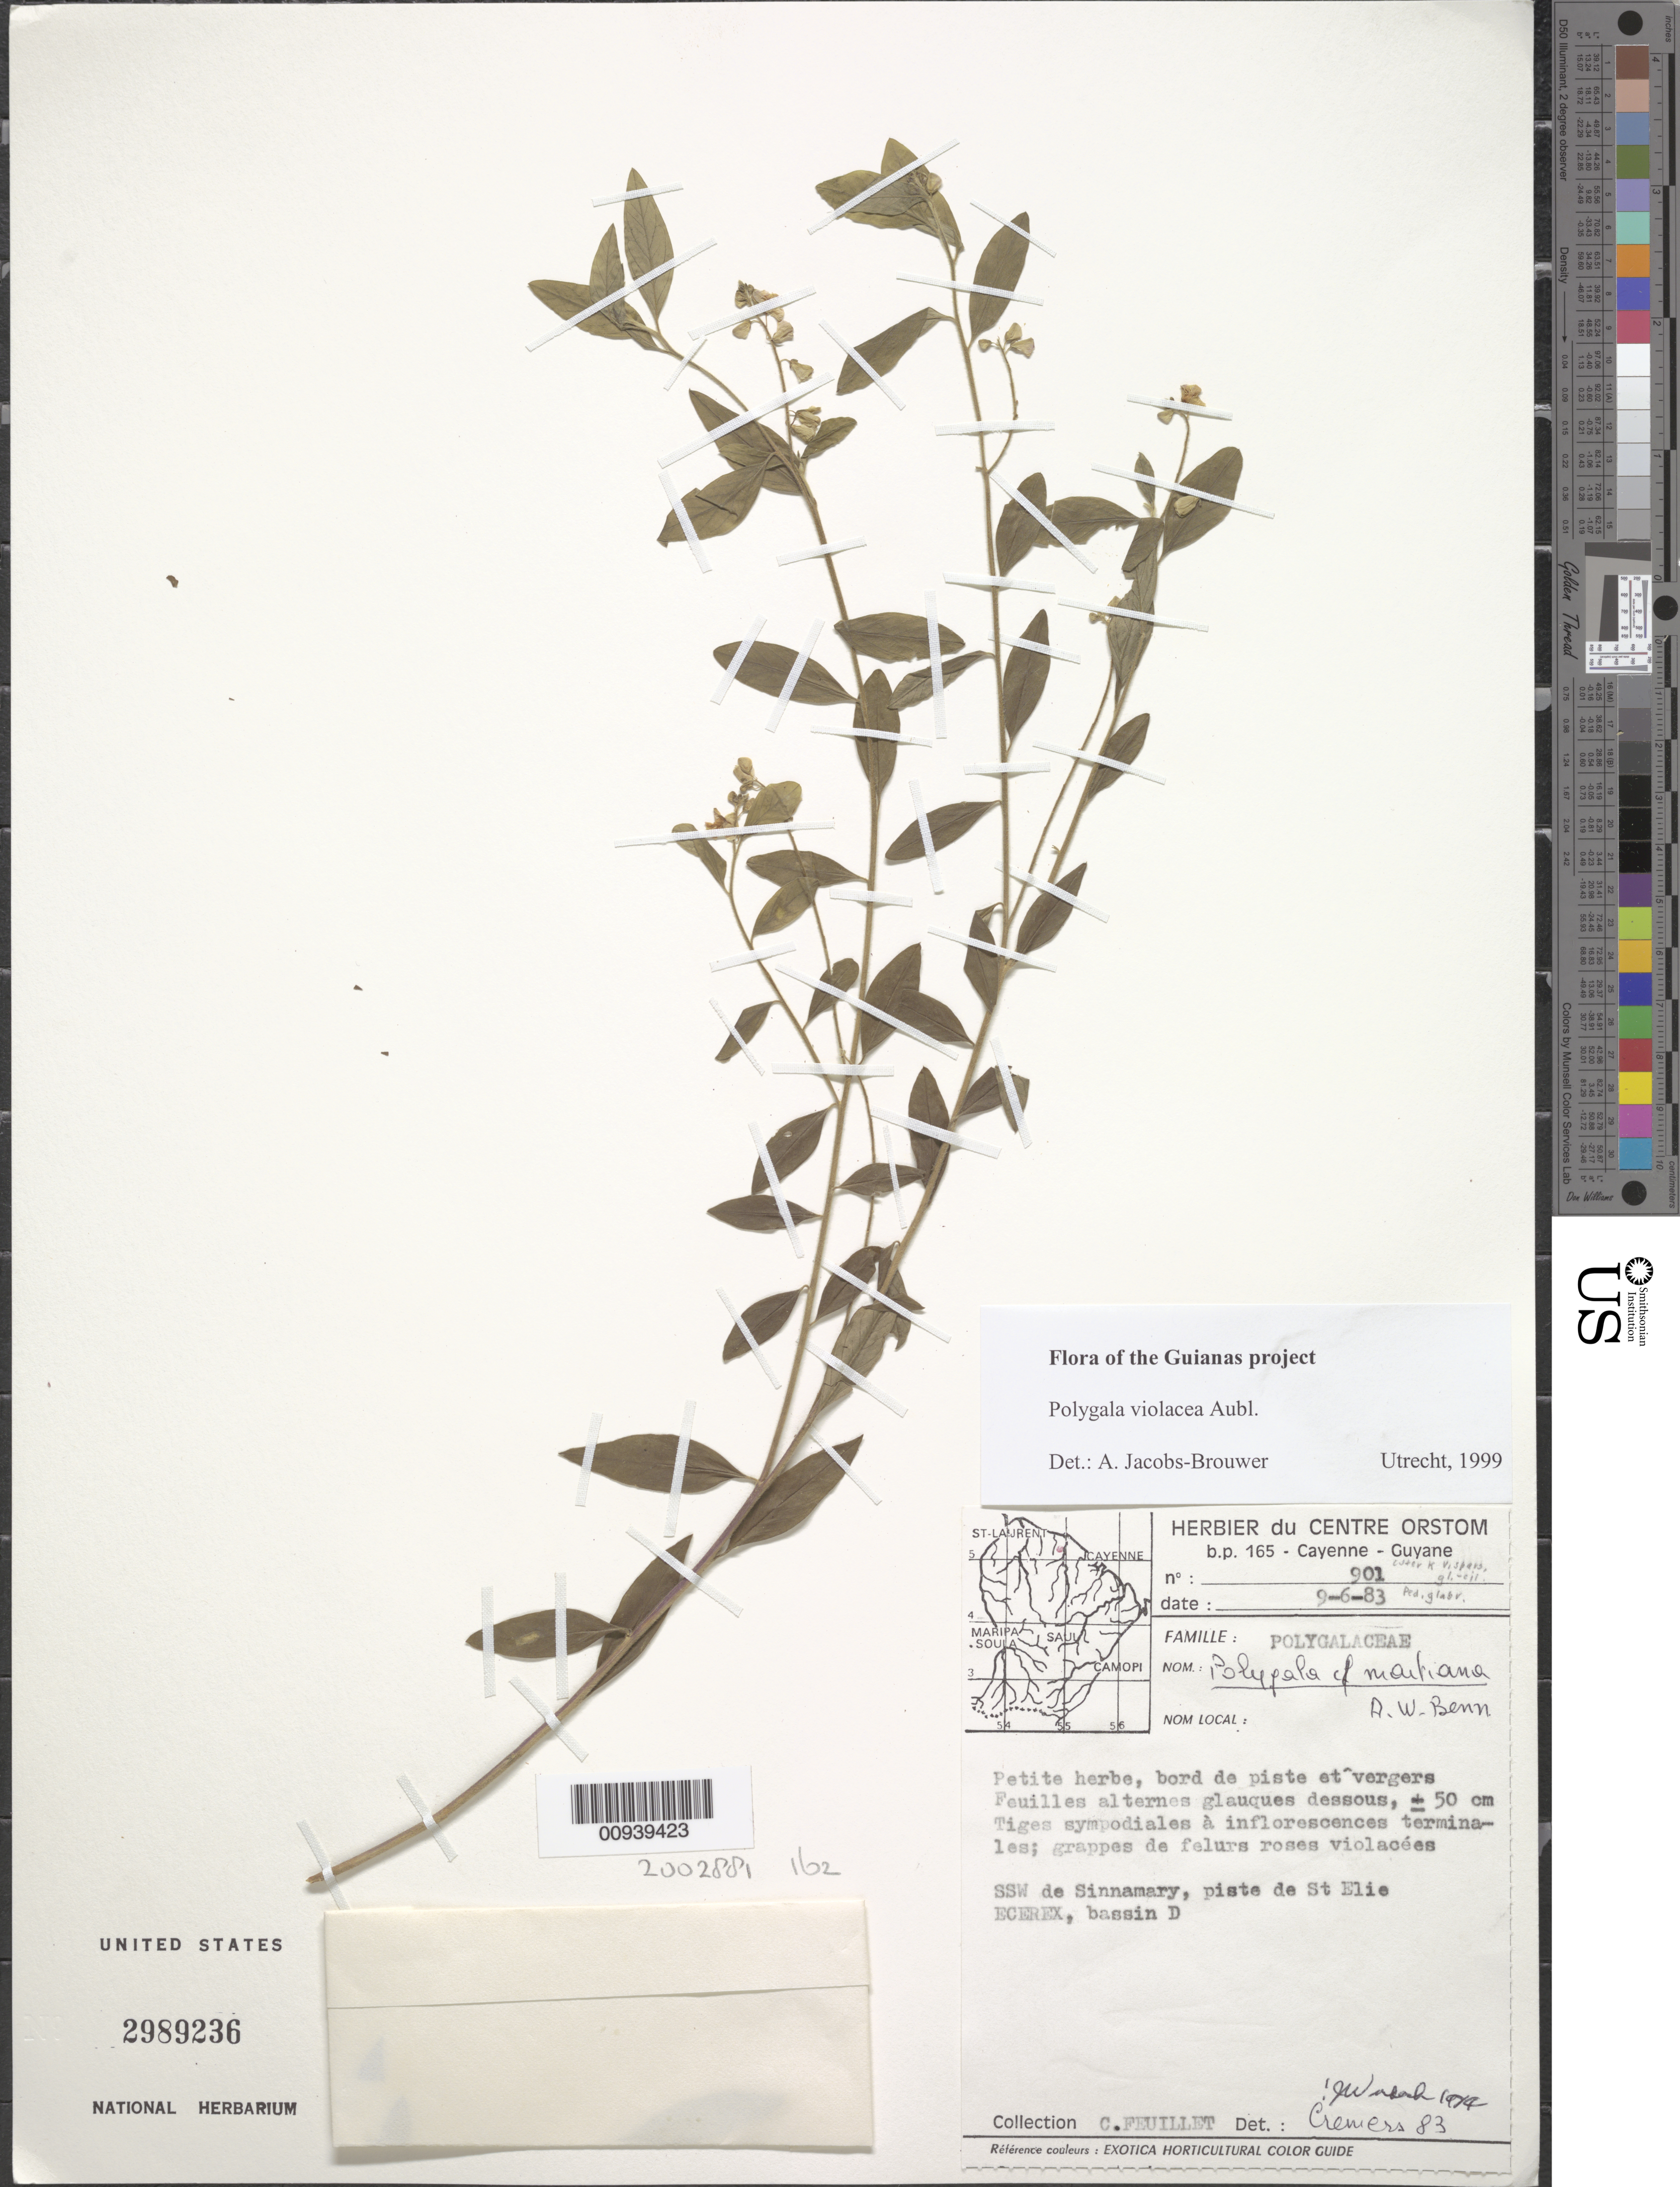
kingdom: Plantae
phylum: Tracheophyta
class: Magnoliopsida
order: Fabales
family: Polygalaceae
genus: Asemeia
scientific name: Asemeia violacea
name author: (Aubl.) J.F.B. Pastore & J.R. Abbott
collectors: C. Feuillet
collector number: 901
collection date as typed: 9-Jun-83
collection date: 1983-06-09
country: French Guiana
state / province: Cayenne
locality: Sinnamary, SSW of; piste de St. Elie, ECEREX, bassin D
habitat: Borde de piste et vergers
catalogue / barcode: US 2989236